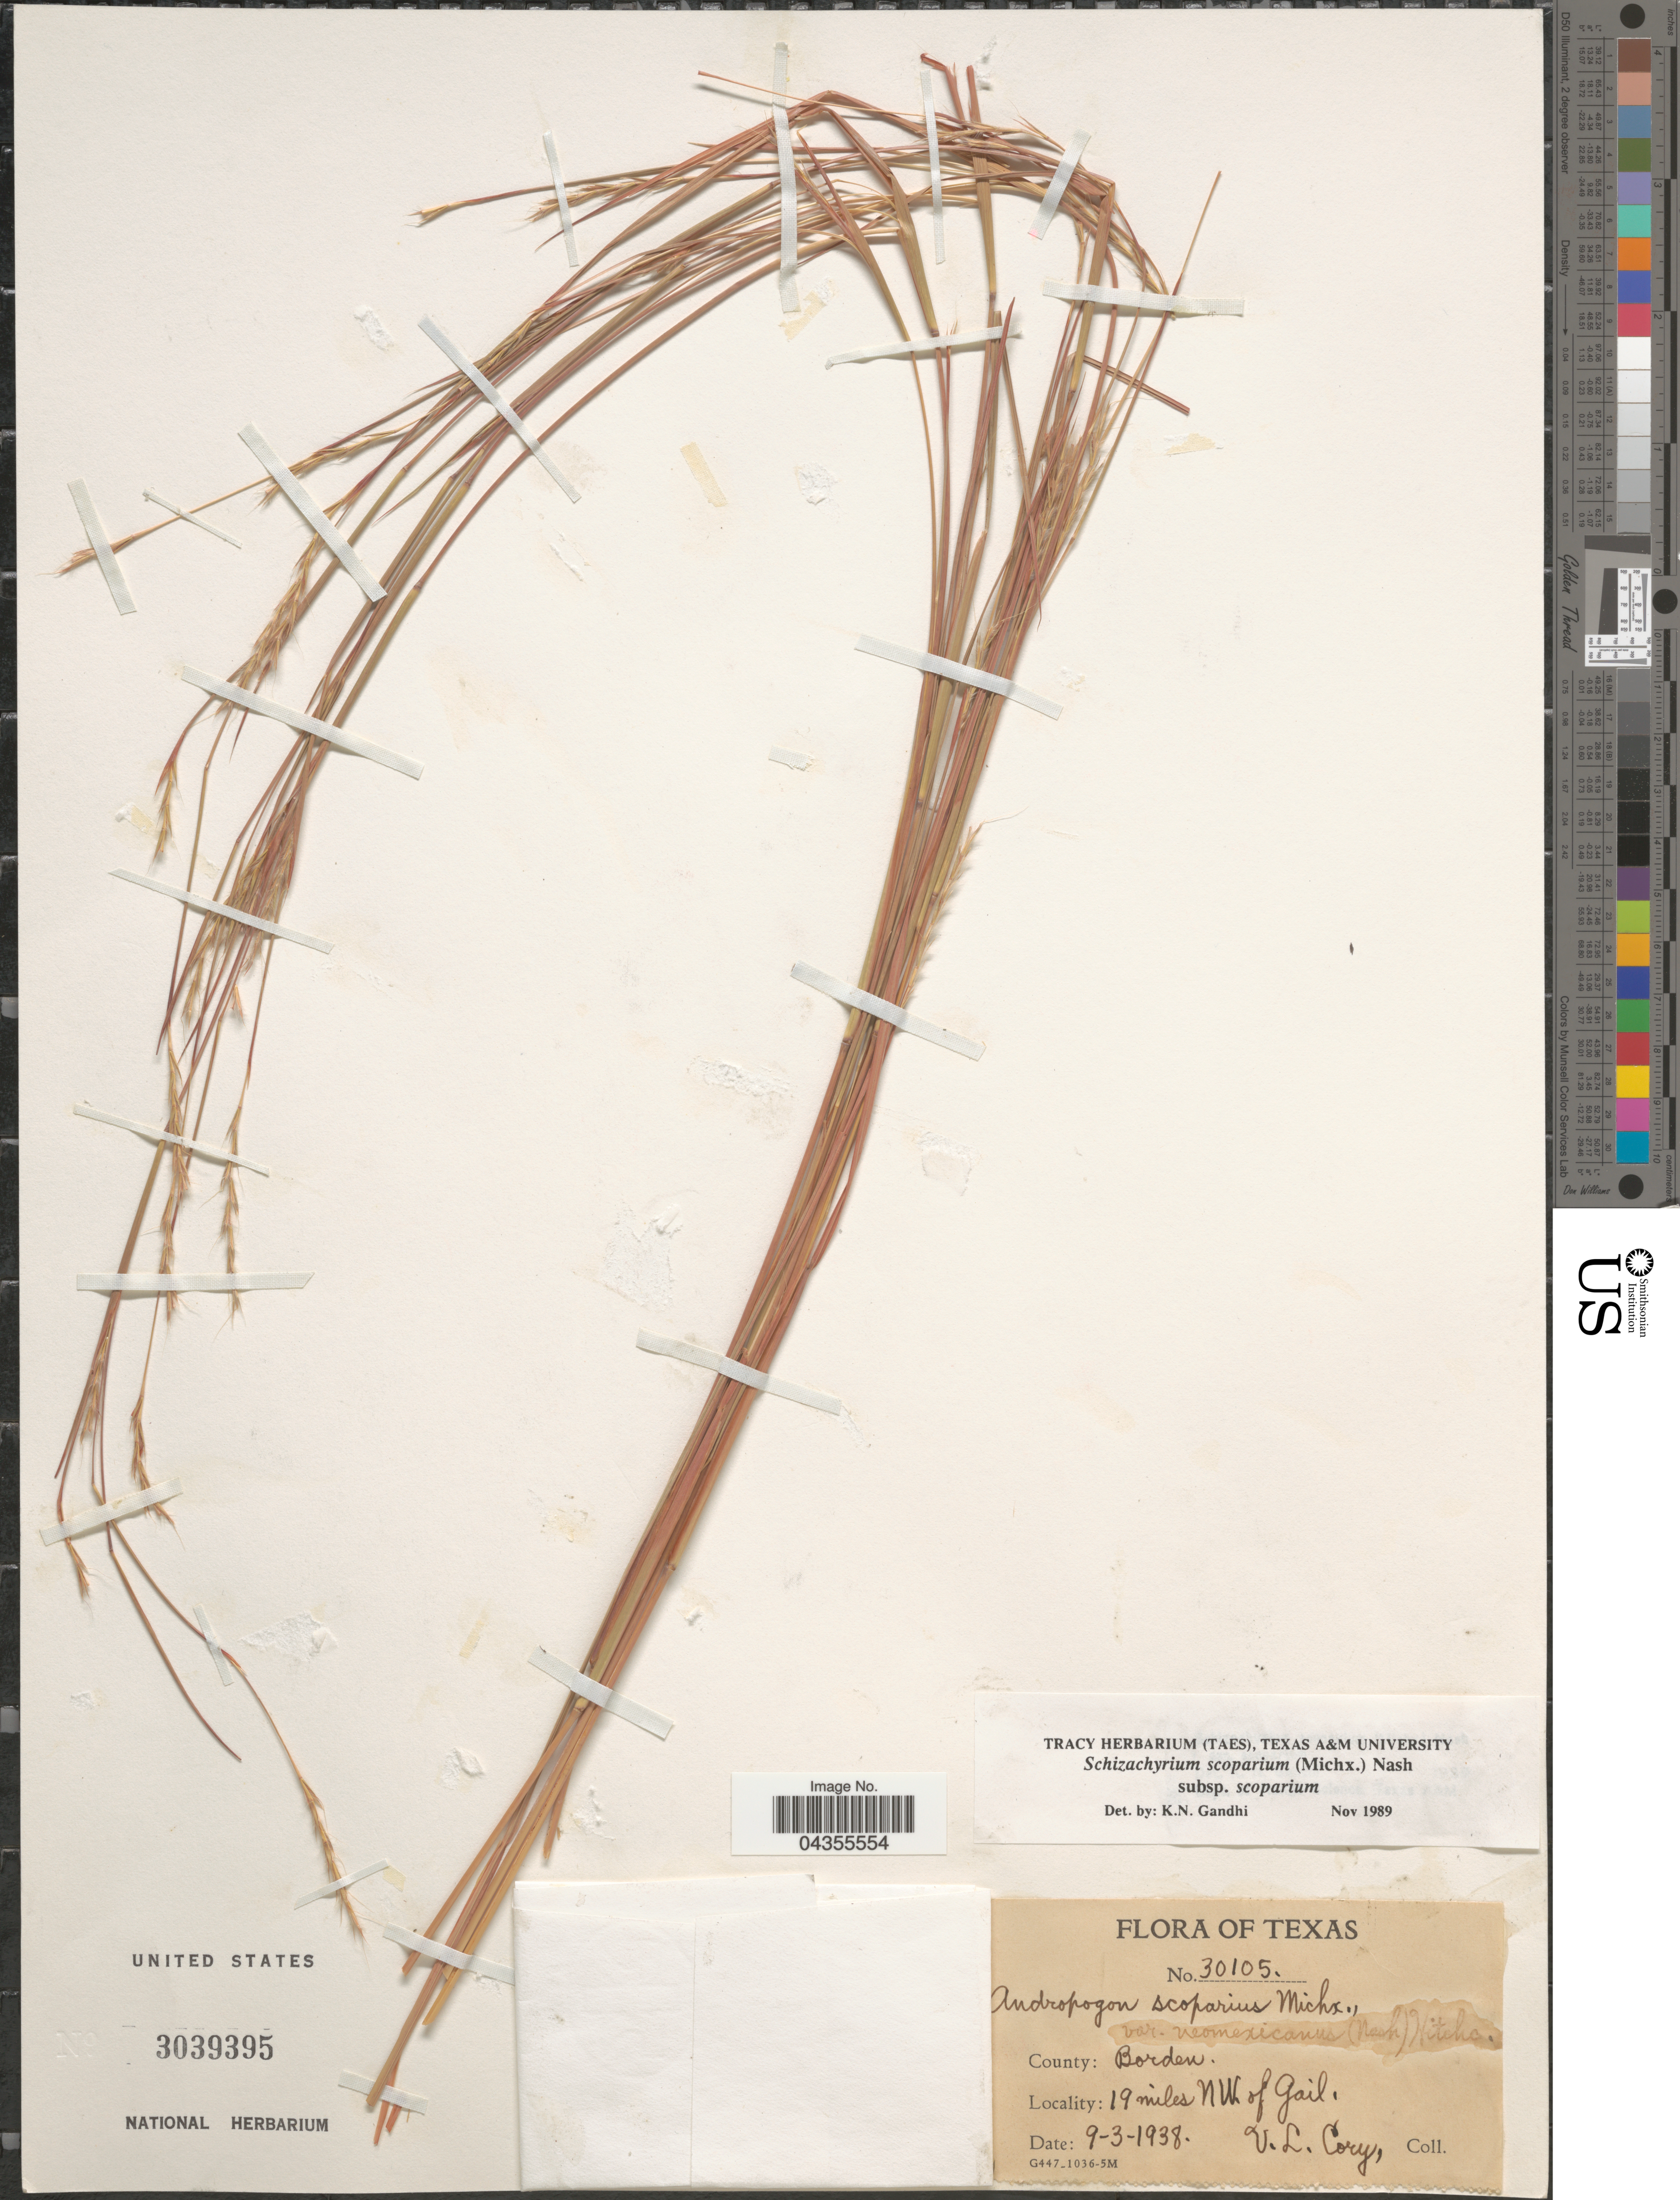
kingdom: Plantae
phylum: Tracheophyta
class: Liliopsida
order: Poales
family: Poaceae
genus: Schizachyrium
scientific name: Schizachyrium scoparium var. scoparium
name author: (Michx.) Nash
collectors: V. Cory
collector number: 30105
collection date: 1938-09-03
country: United States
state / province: Texas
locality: County: Borden. 19 miles NW of Gail.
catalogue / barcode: US 3039395